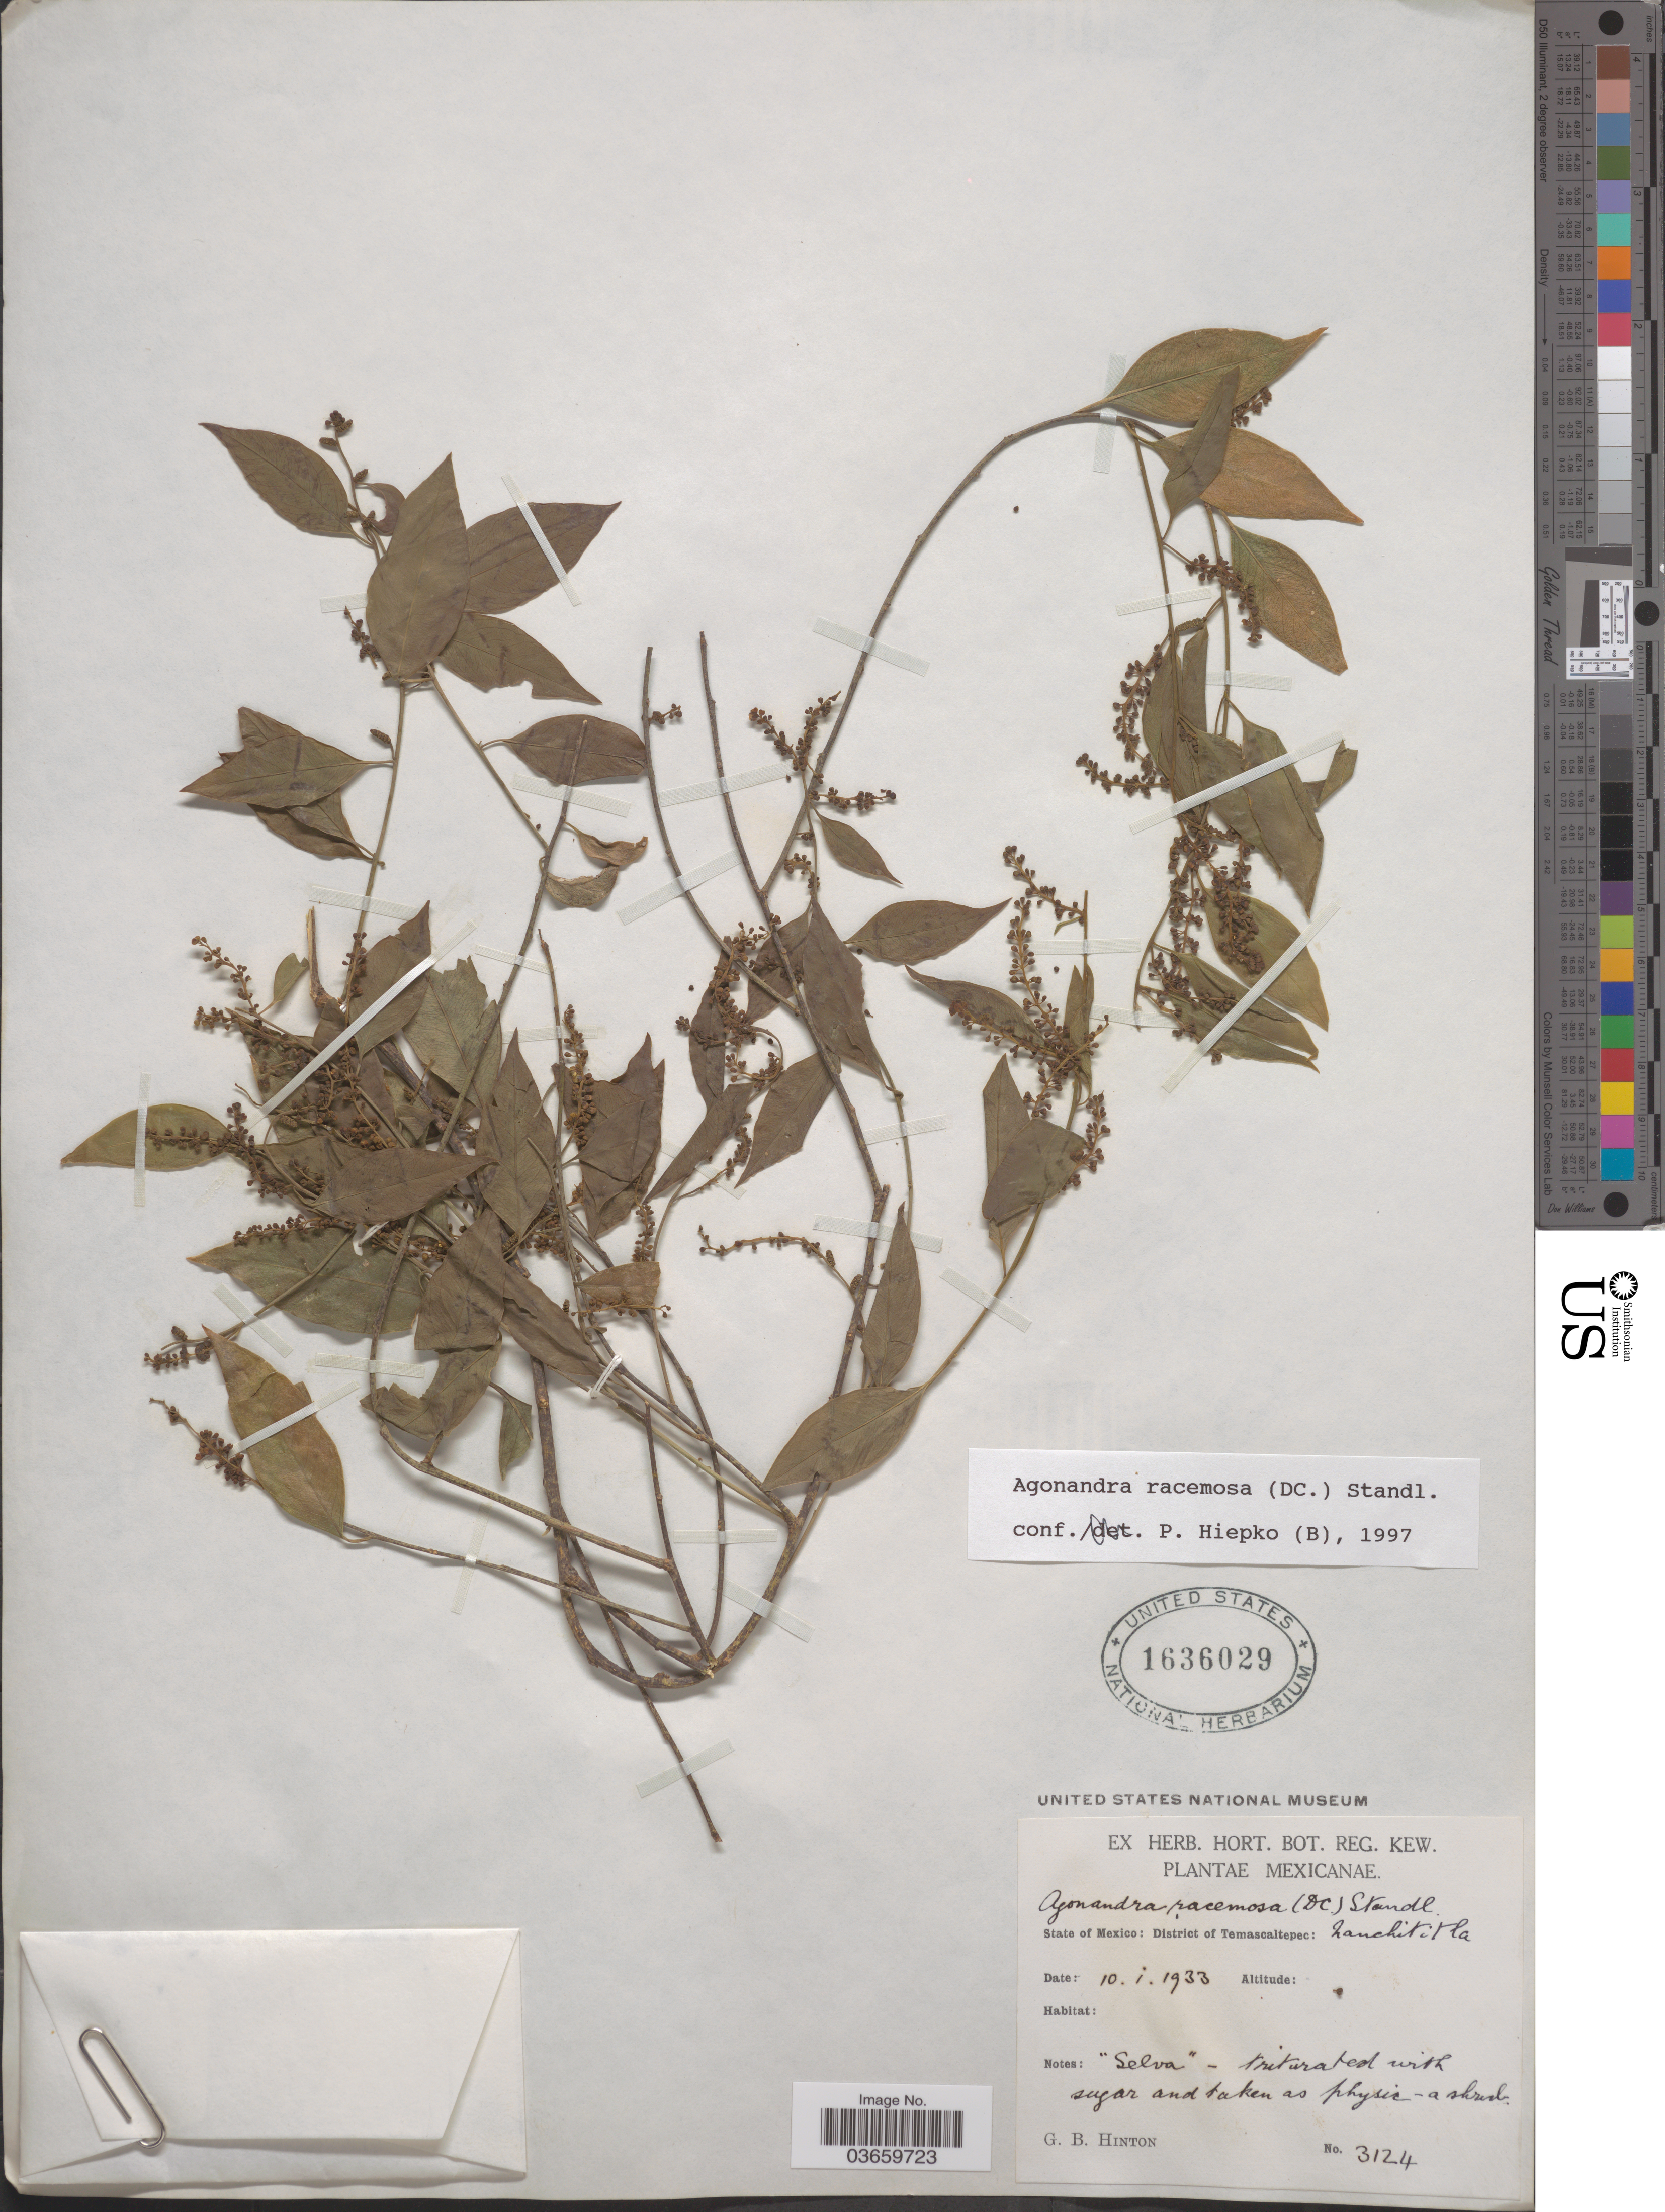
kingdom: Plantae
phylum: Tracheophyta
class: Magnoliopsida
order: Santalales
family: Opiliaceae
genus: Agonandra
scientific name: Agonandra racemosa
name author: (DC.) Standl.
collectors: G. B. Hinton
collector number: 3124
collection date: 1933-01-10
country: Mexico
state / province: México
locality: District of Temascaltepec: Zanchititla.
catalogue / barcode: US 1636029